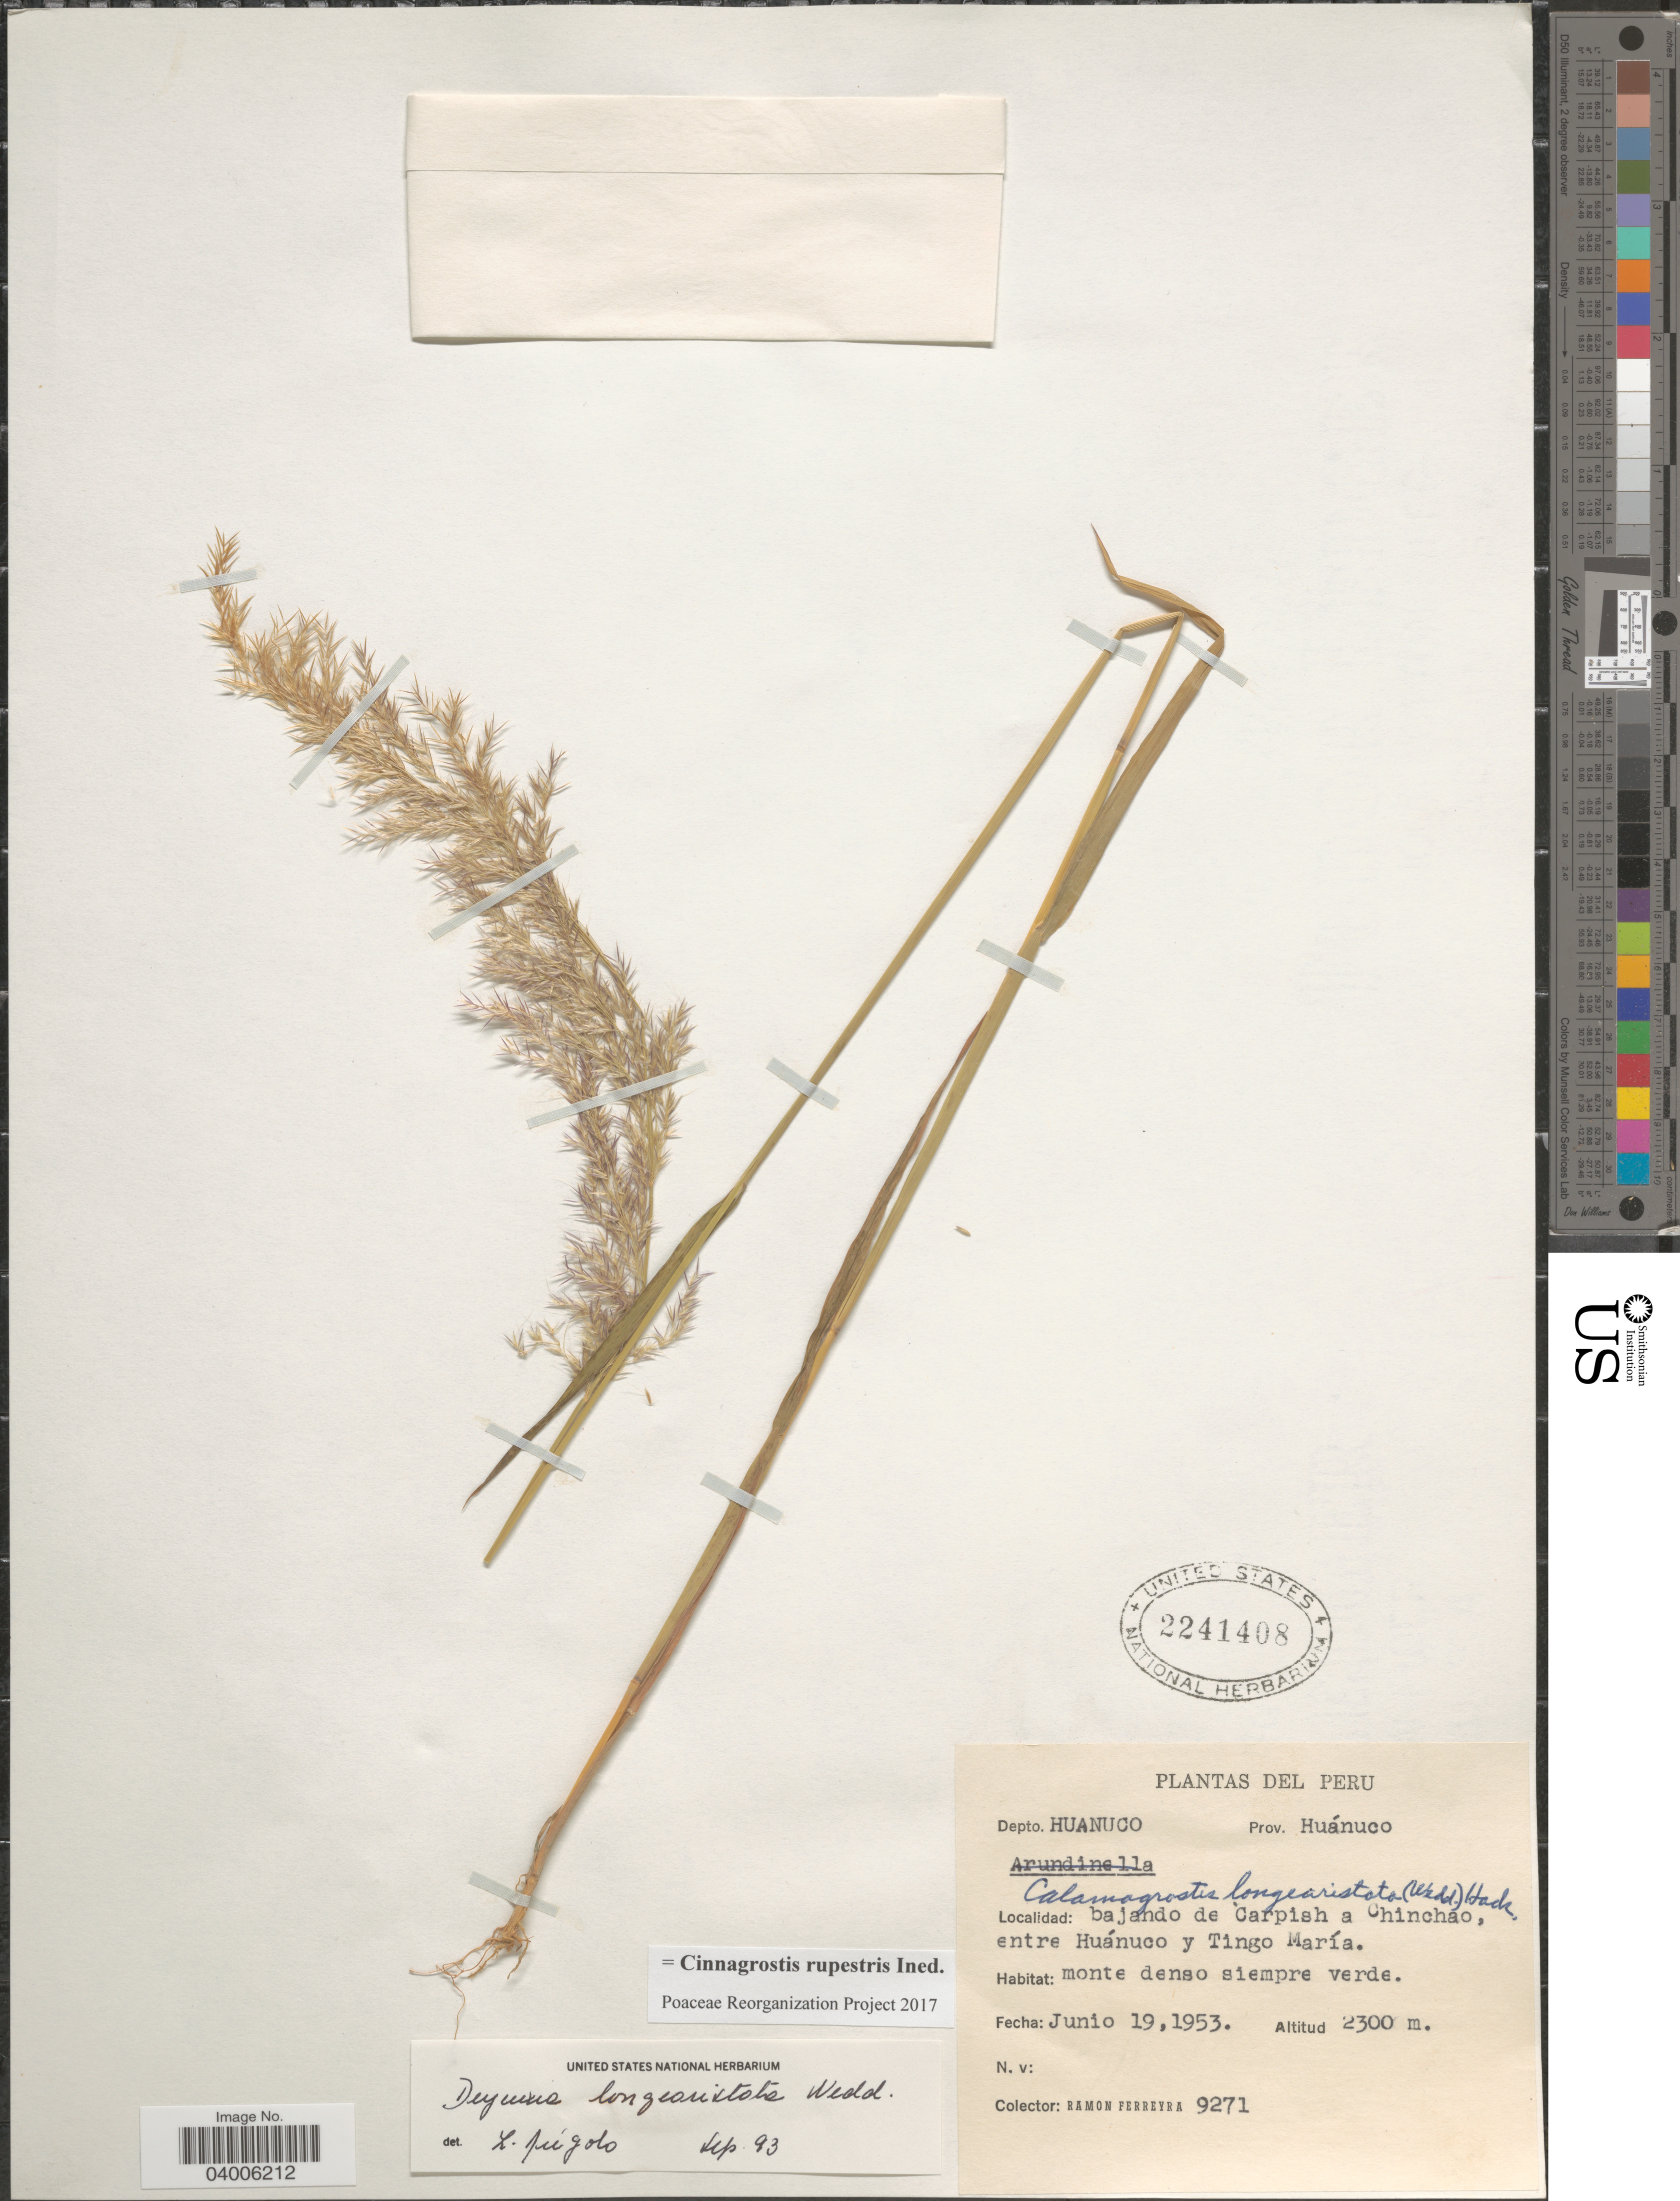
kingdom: Plantae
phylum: Tracheophyta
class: Liliopsida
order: Poales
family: Poaceae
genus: Cinnagrostis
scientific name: Cinnagrostis rupestris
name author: (Trin.) P.M. Peterson et al.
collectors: R. A. Ferreyra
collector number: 9271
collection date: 1953-06-19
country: Peru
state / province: Huánuco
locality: Depto. Huanuco. Prov. Huánuco. Bajando de Carpish a Chinchao, entre Huánuco y Tingo María.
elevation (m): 2300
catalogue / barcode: US 2241408